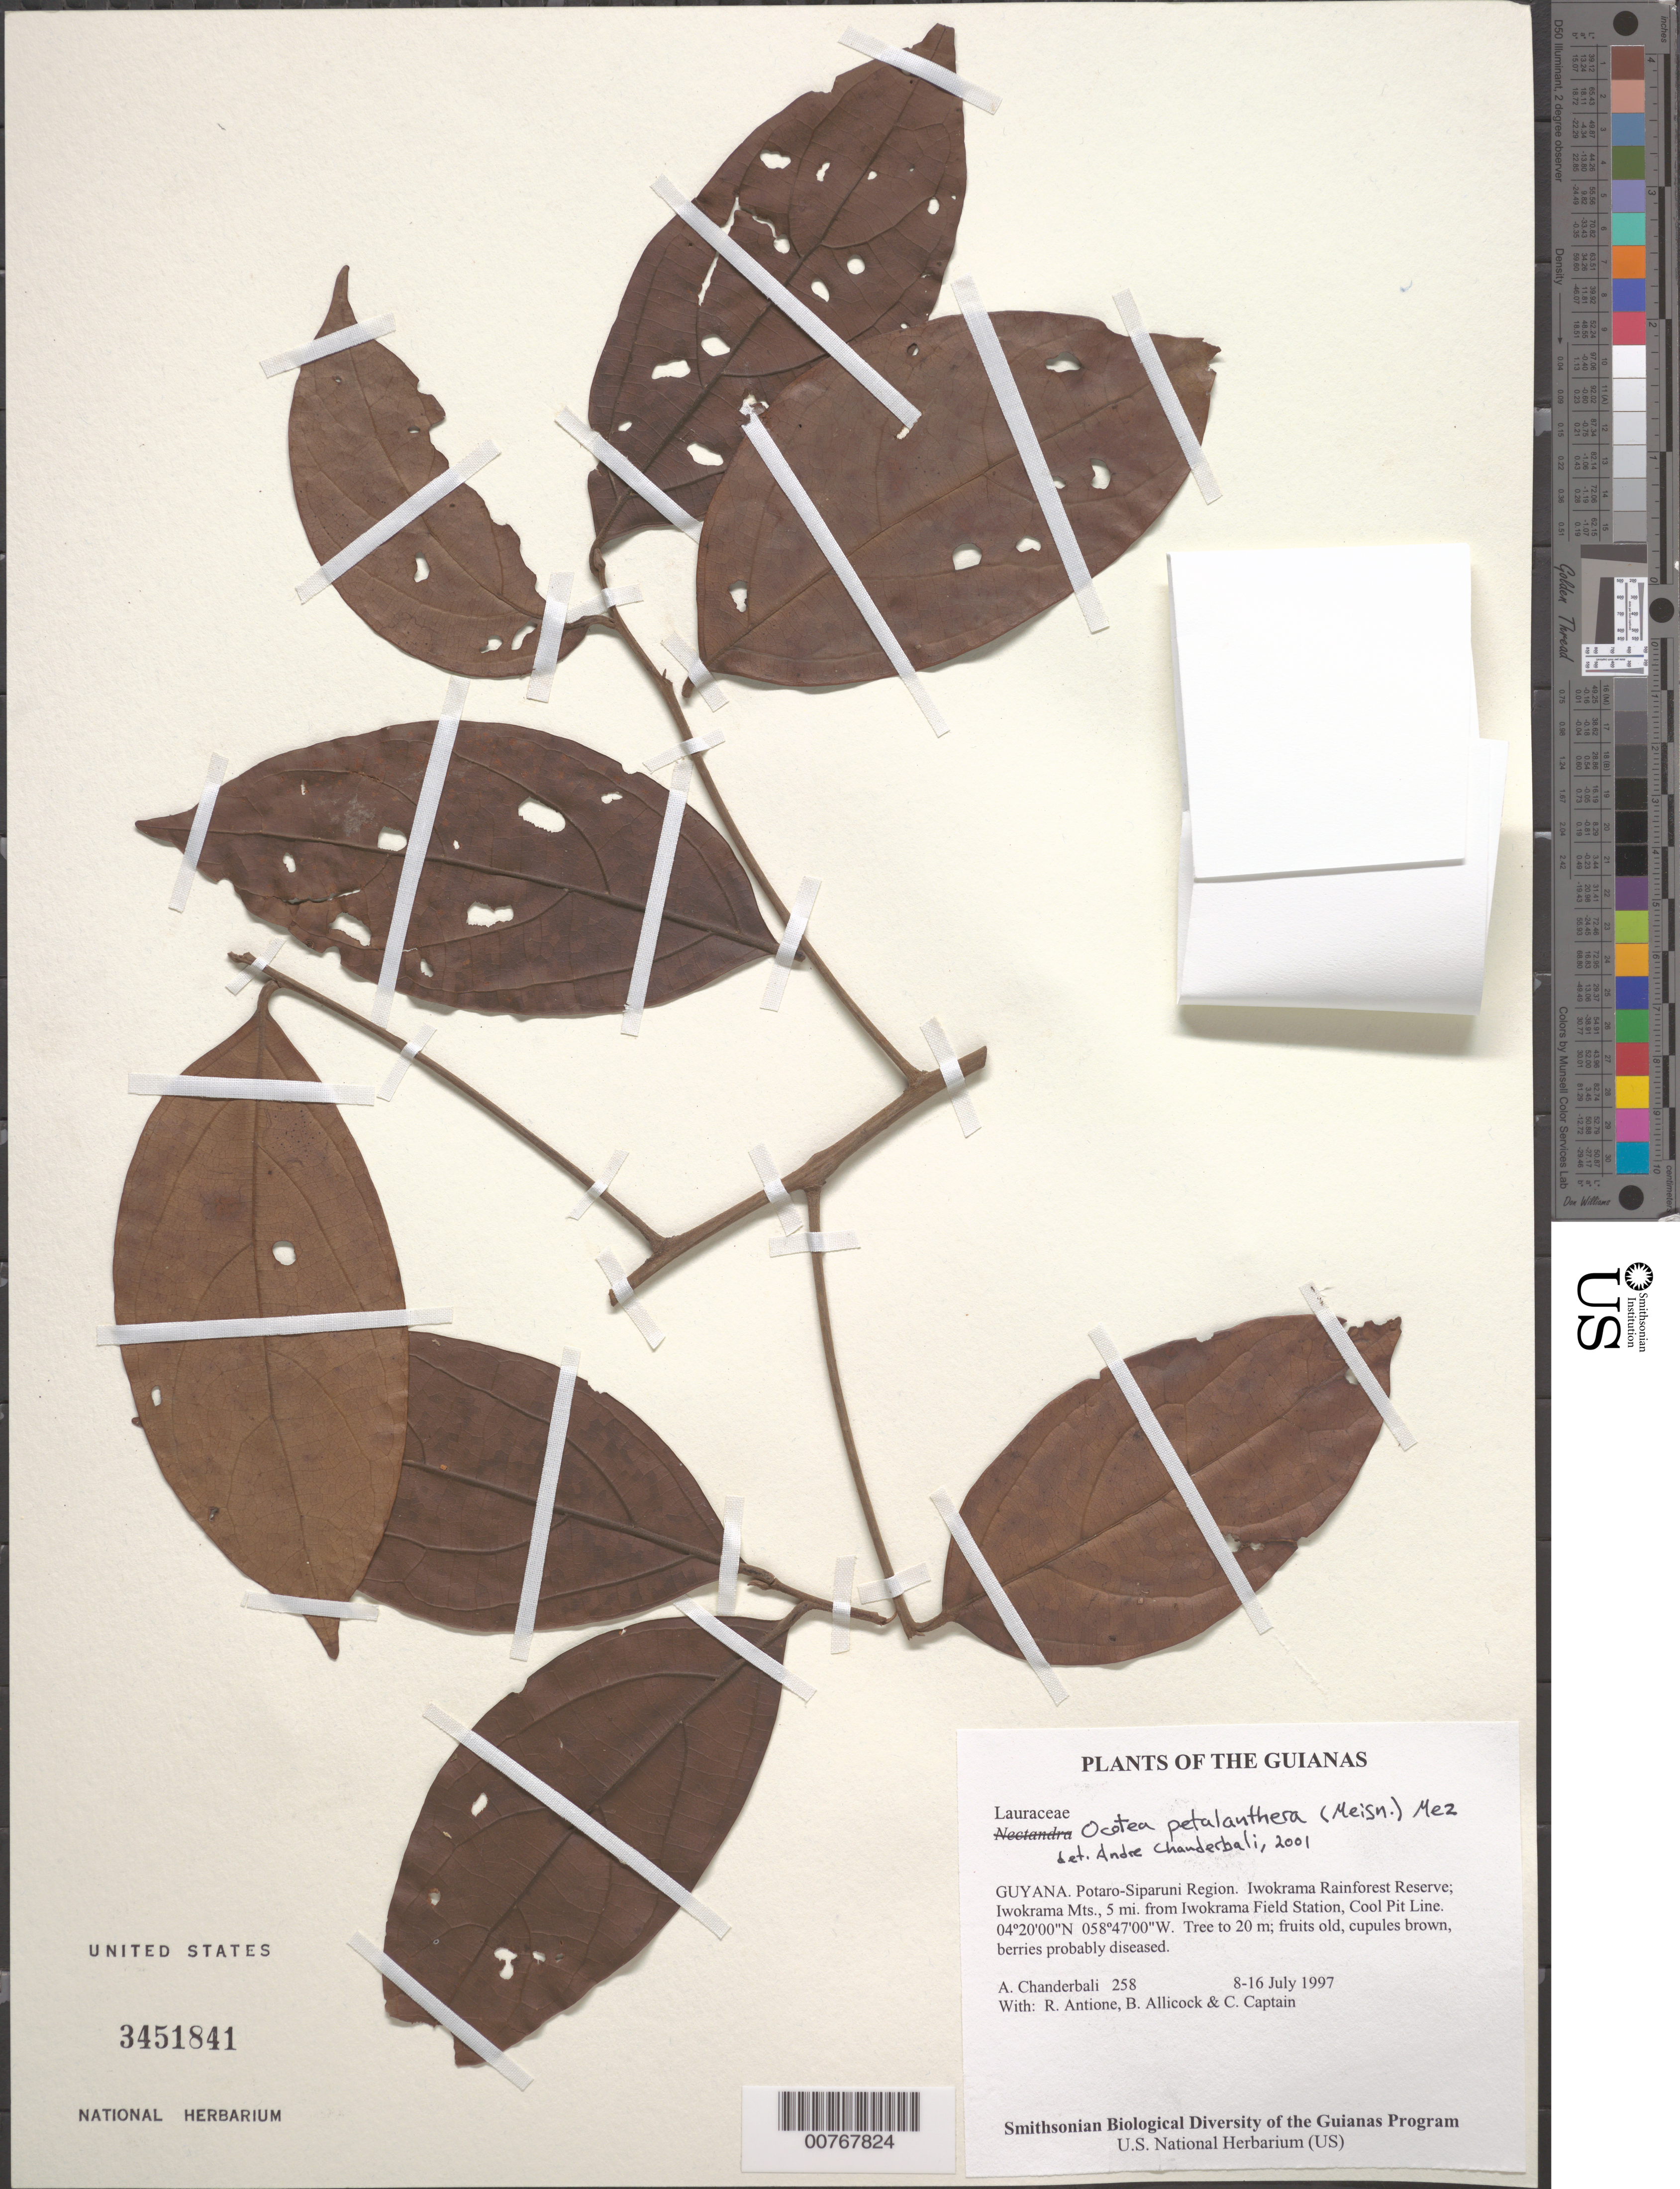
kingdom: Plantae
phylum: Tracheophyta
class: Magnoliopsida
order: Laurales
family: Lauraceae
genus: Ocotea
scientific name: Ocotea petalanthera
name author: (Meisn.) Mez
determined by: Chanderbali, Andre Shashi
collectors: A. S. Chanderbali, R. Antione, B. Allicock & C. Captain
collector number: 258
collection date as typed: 8-16 July 1997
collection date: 1997-07-08/1997-07-16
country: Guyana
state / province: Potaro-Siparuni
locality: Iwokrama Rainforest Reserve; Iwokrama Mts., 5 mi. from Iwokrama Field Station, Cool Pit Line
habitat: White sand forest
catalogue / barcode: US 3451841